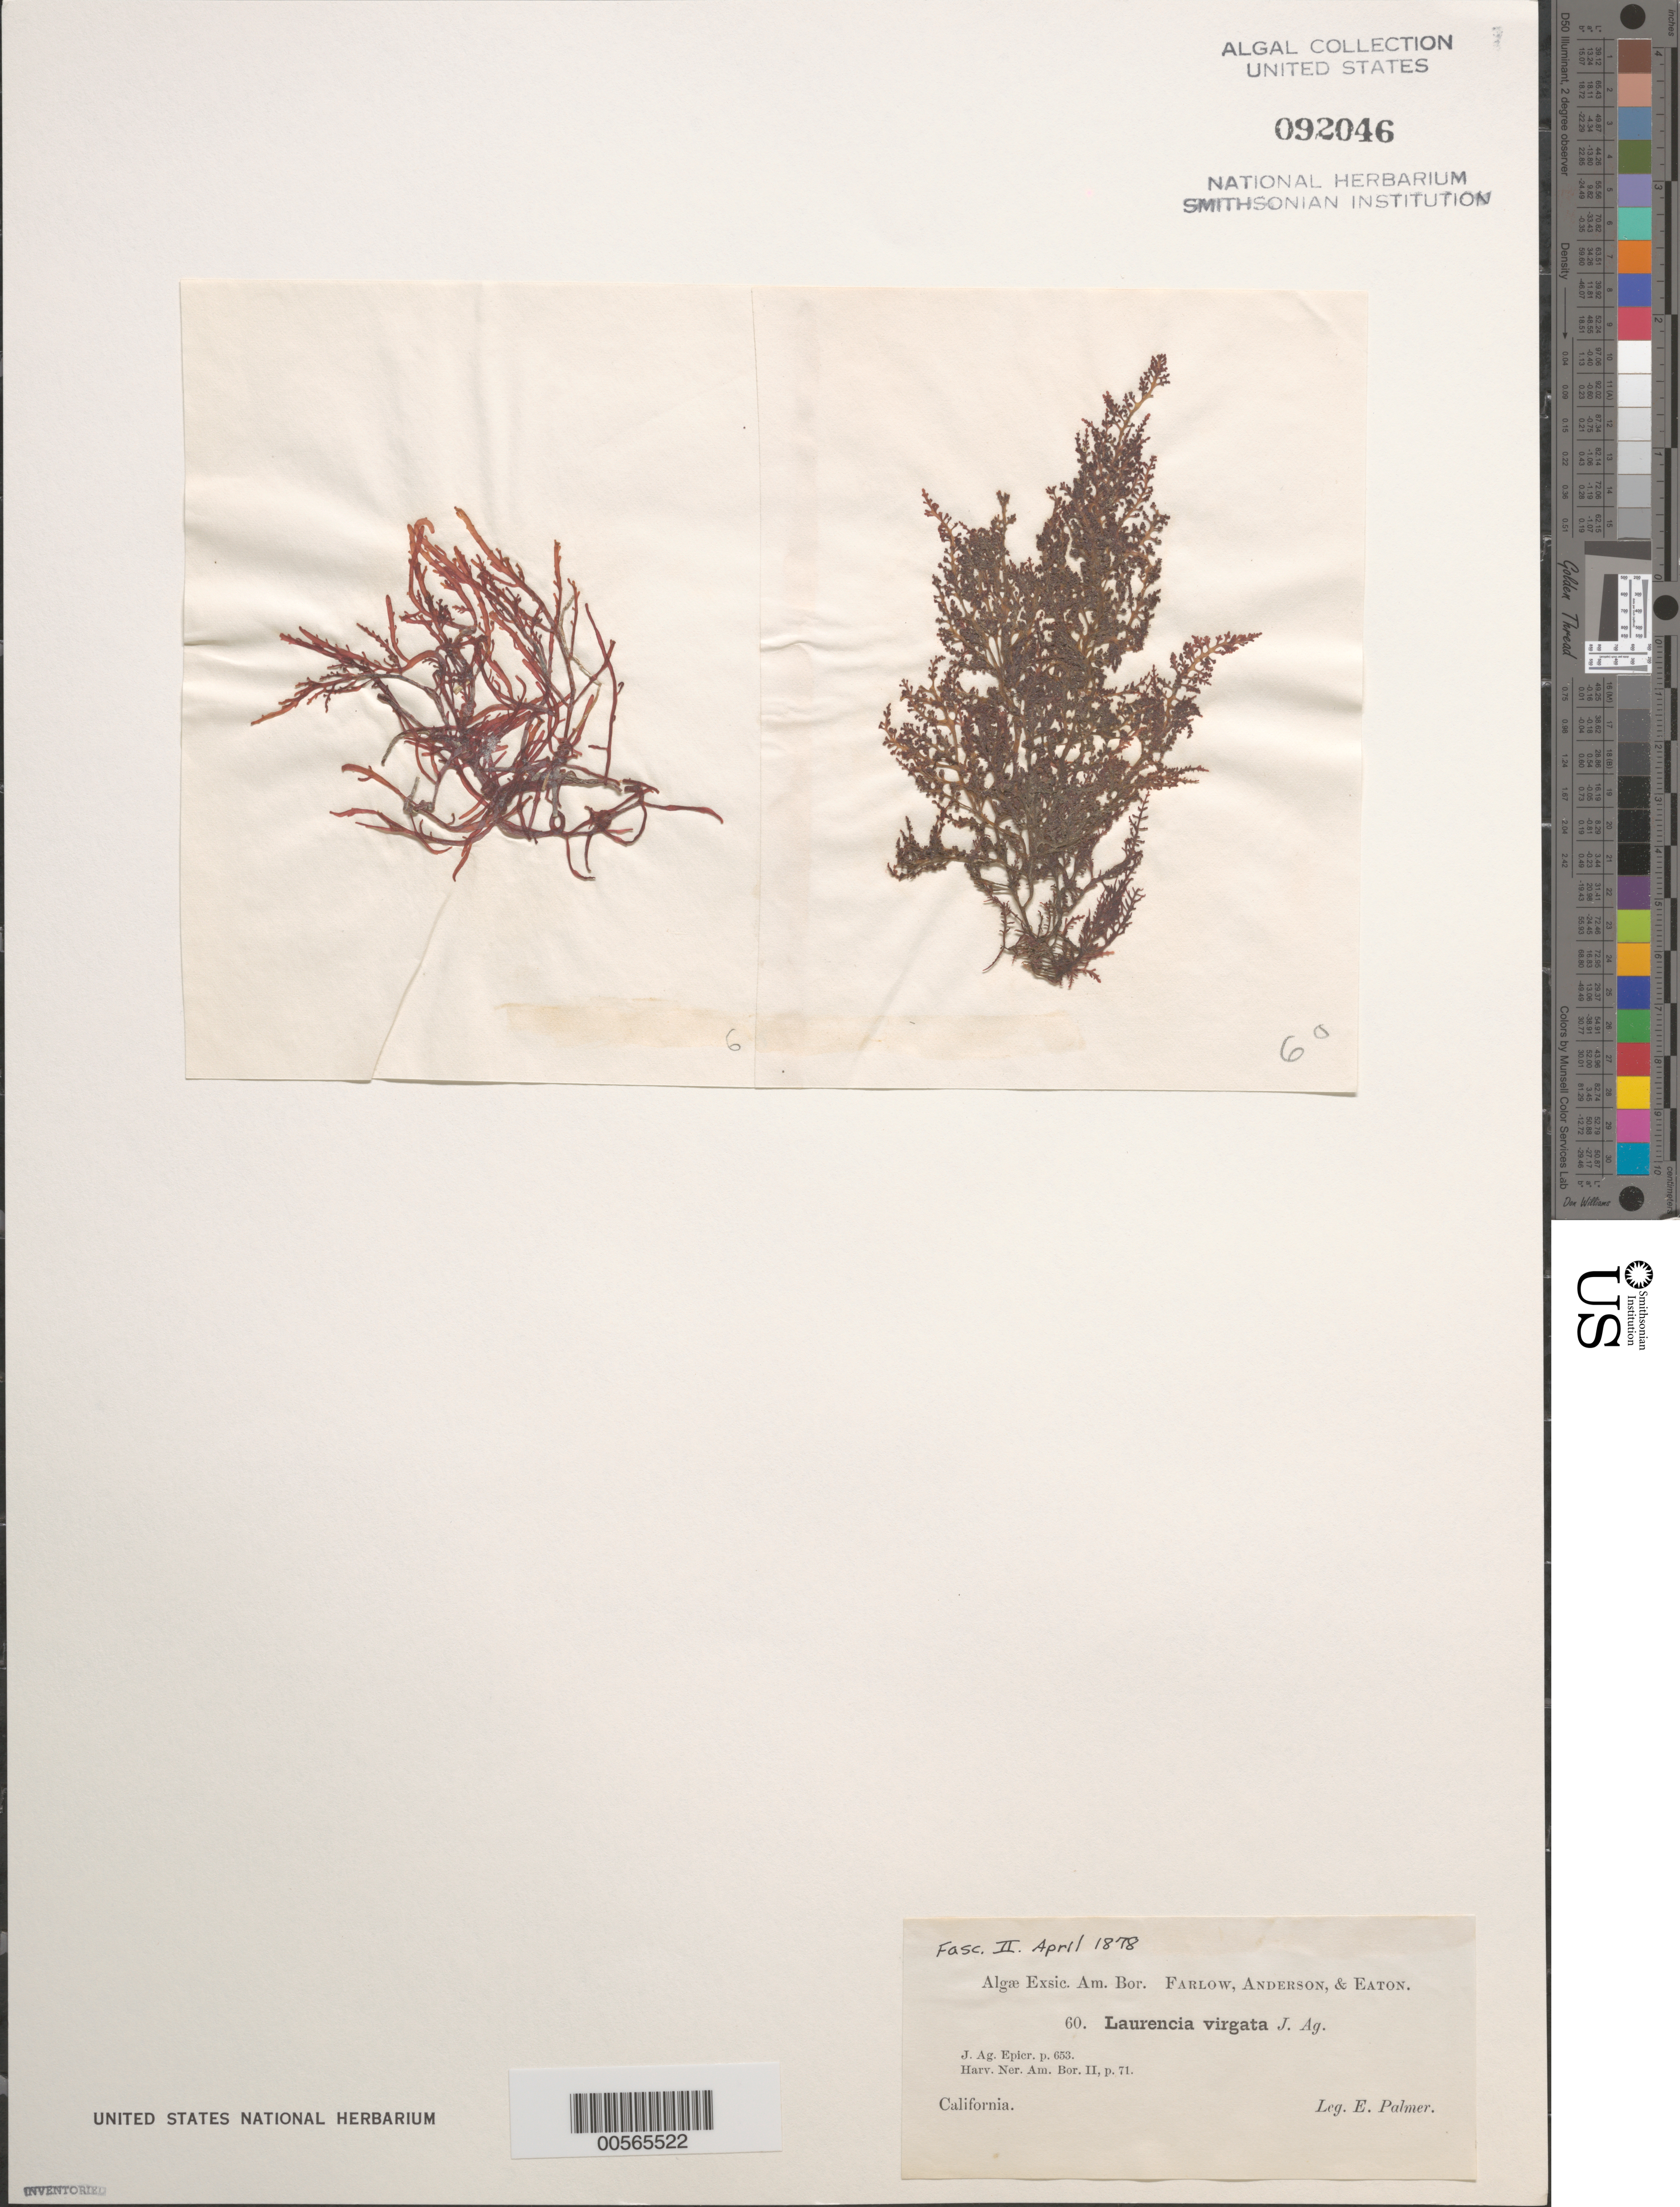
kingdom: Plantae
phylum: Rhodophyta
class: Florideophyceae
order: Ceramiales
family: Rhodomelaceae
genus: Laurencia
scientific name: Laurencia glomerata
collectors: E. Palmer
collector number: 60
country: United States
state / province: California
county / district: San Diego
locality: False Bay, San Diego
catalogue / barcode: US 92046